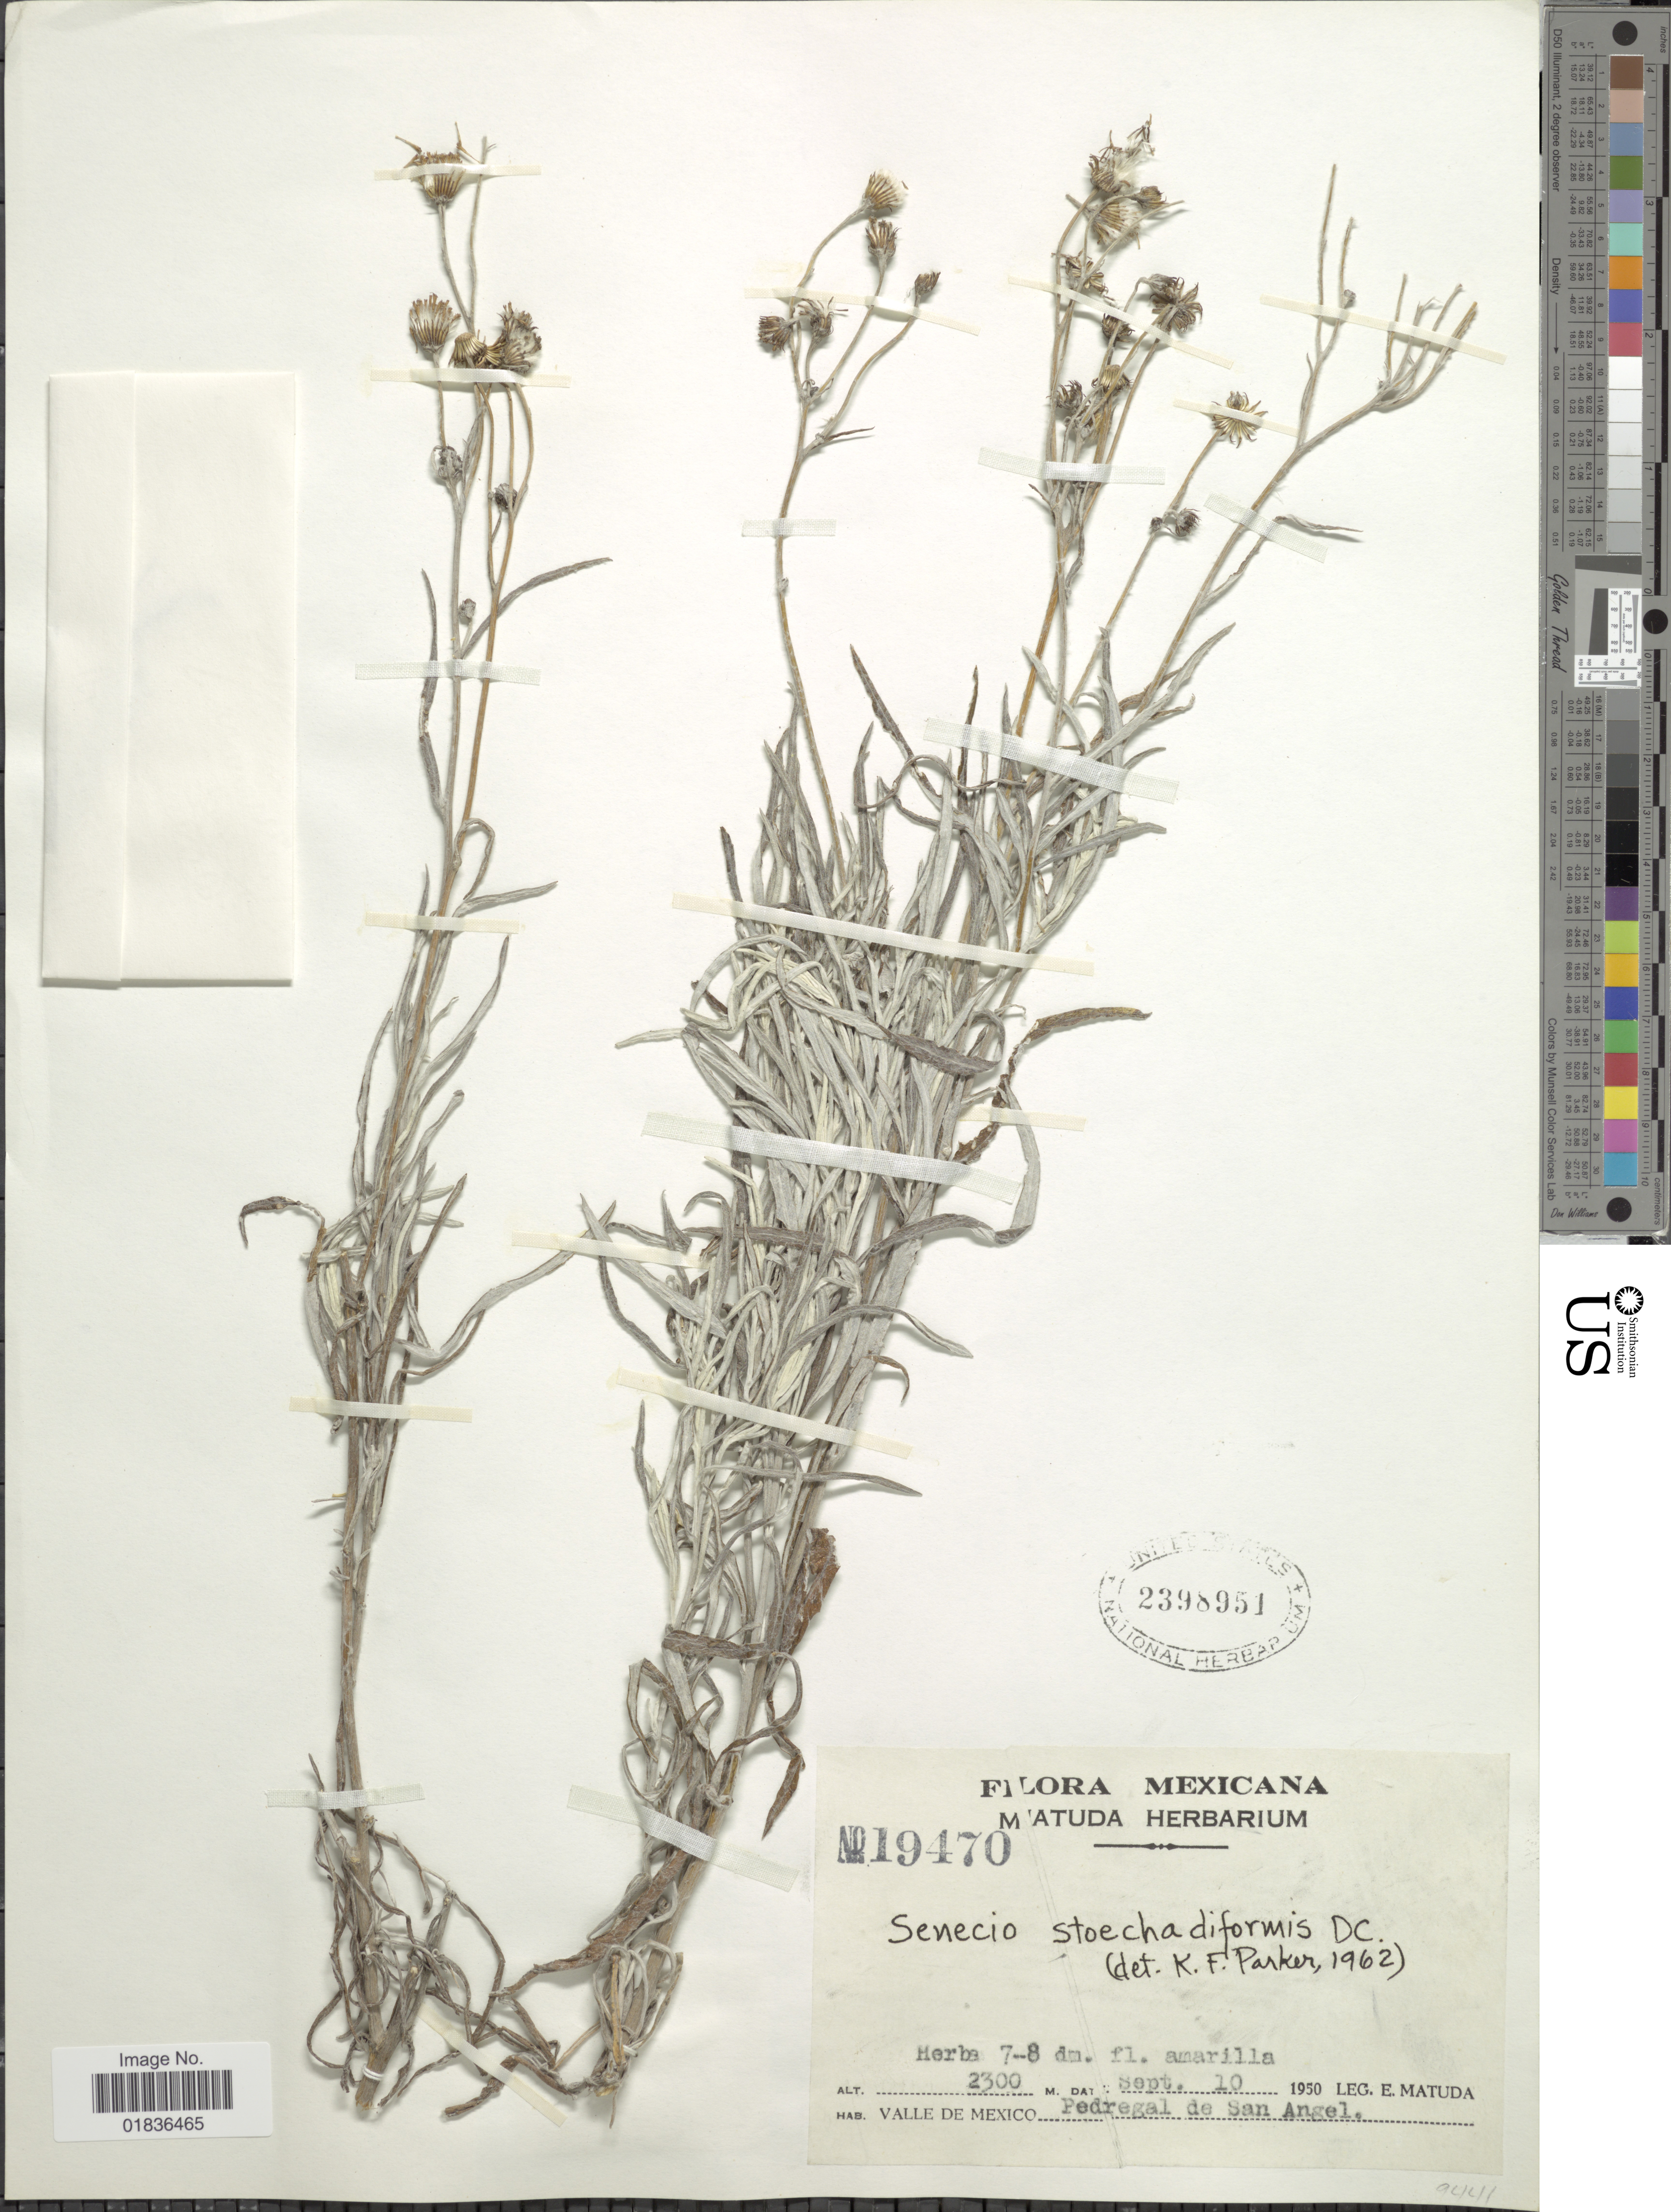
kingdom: Plantae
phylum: Tracheophyta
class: Magnoliopsida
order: Asterales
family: Asteraceae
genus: Senecio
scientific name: Senecio stoechadiformis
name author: DC.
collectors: E. Matuda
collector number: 19470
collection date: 1950-09-10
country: Mexico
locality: Valle de Mexico, Pedregal de San Angel.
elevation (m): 2300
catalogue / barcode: US 2398951